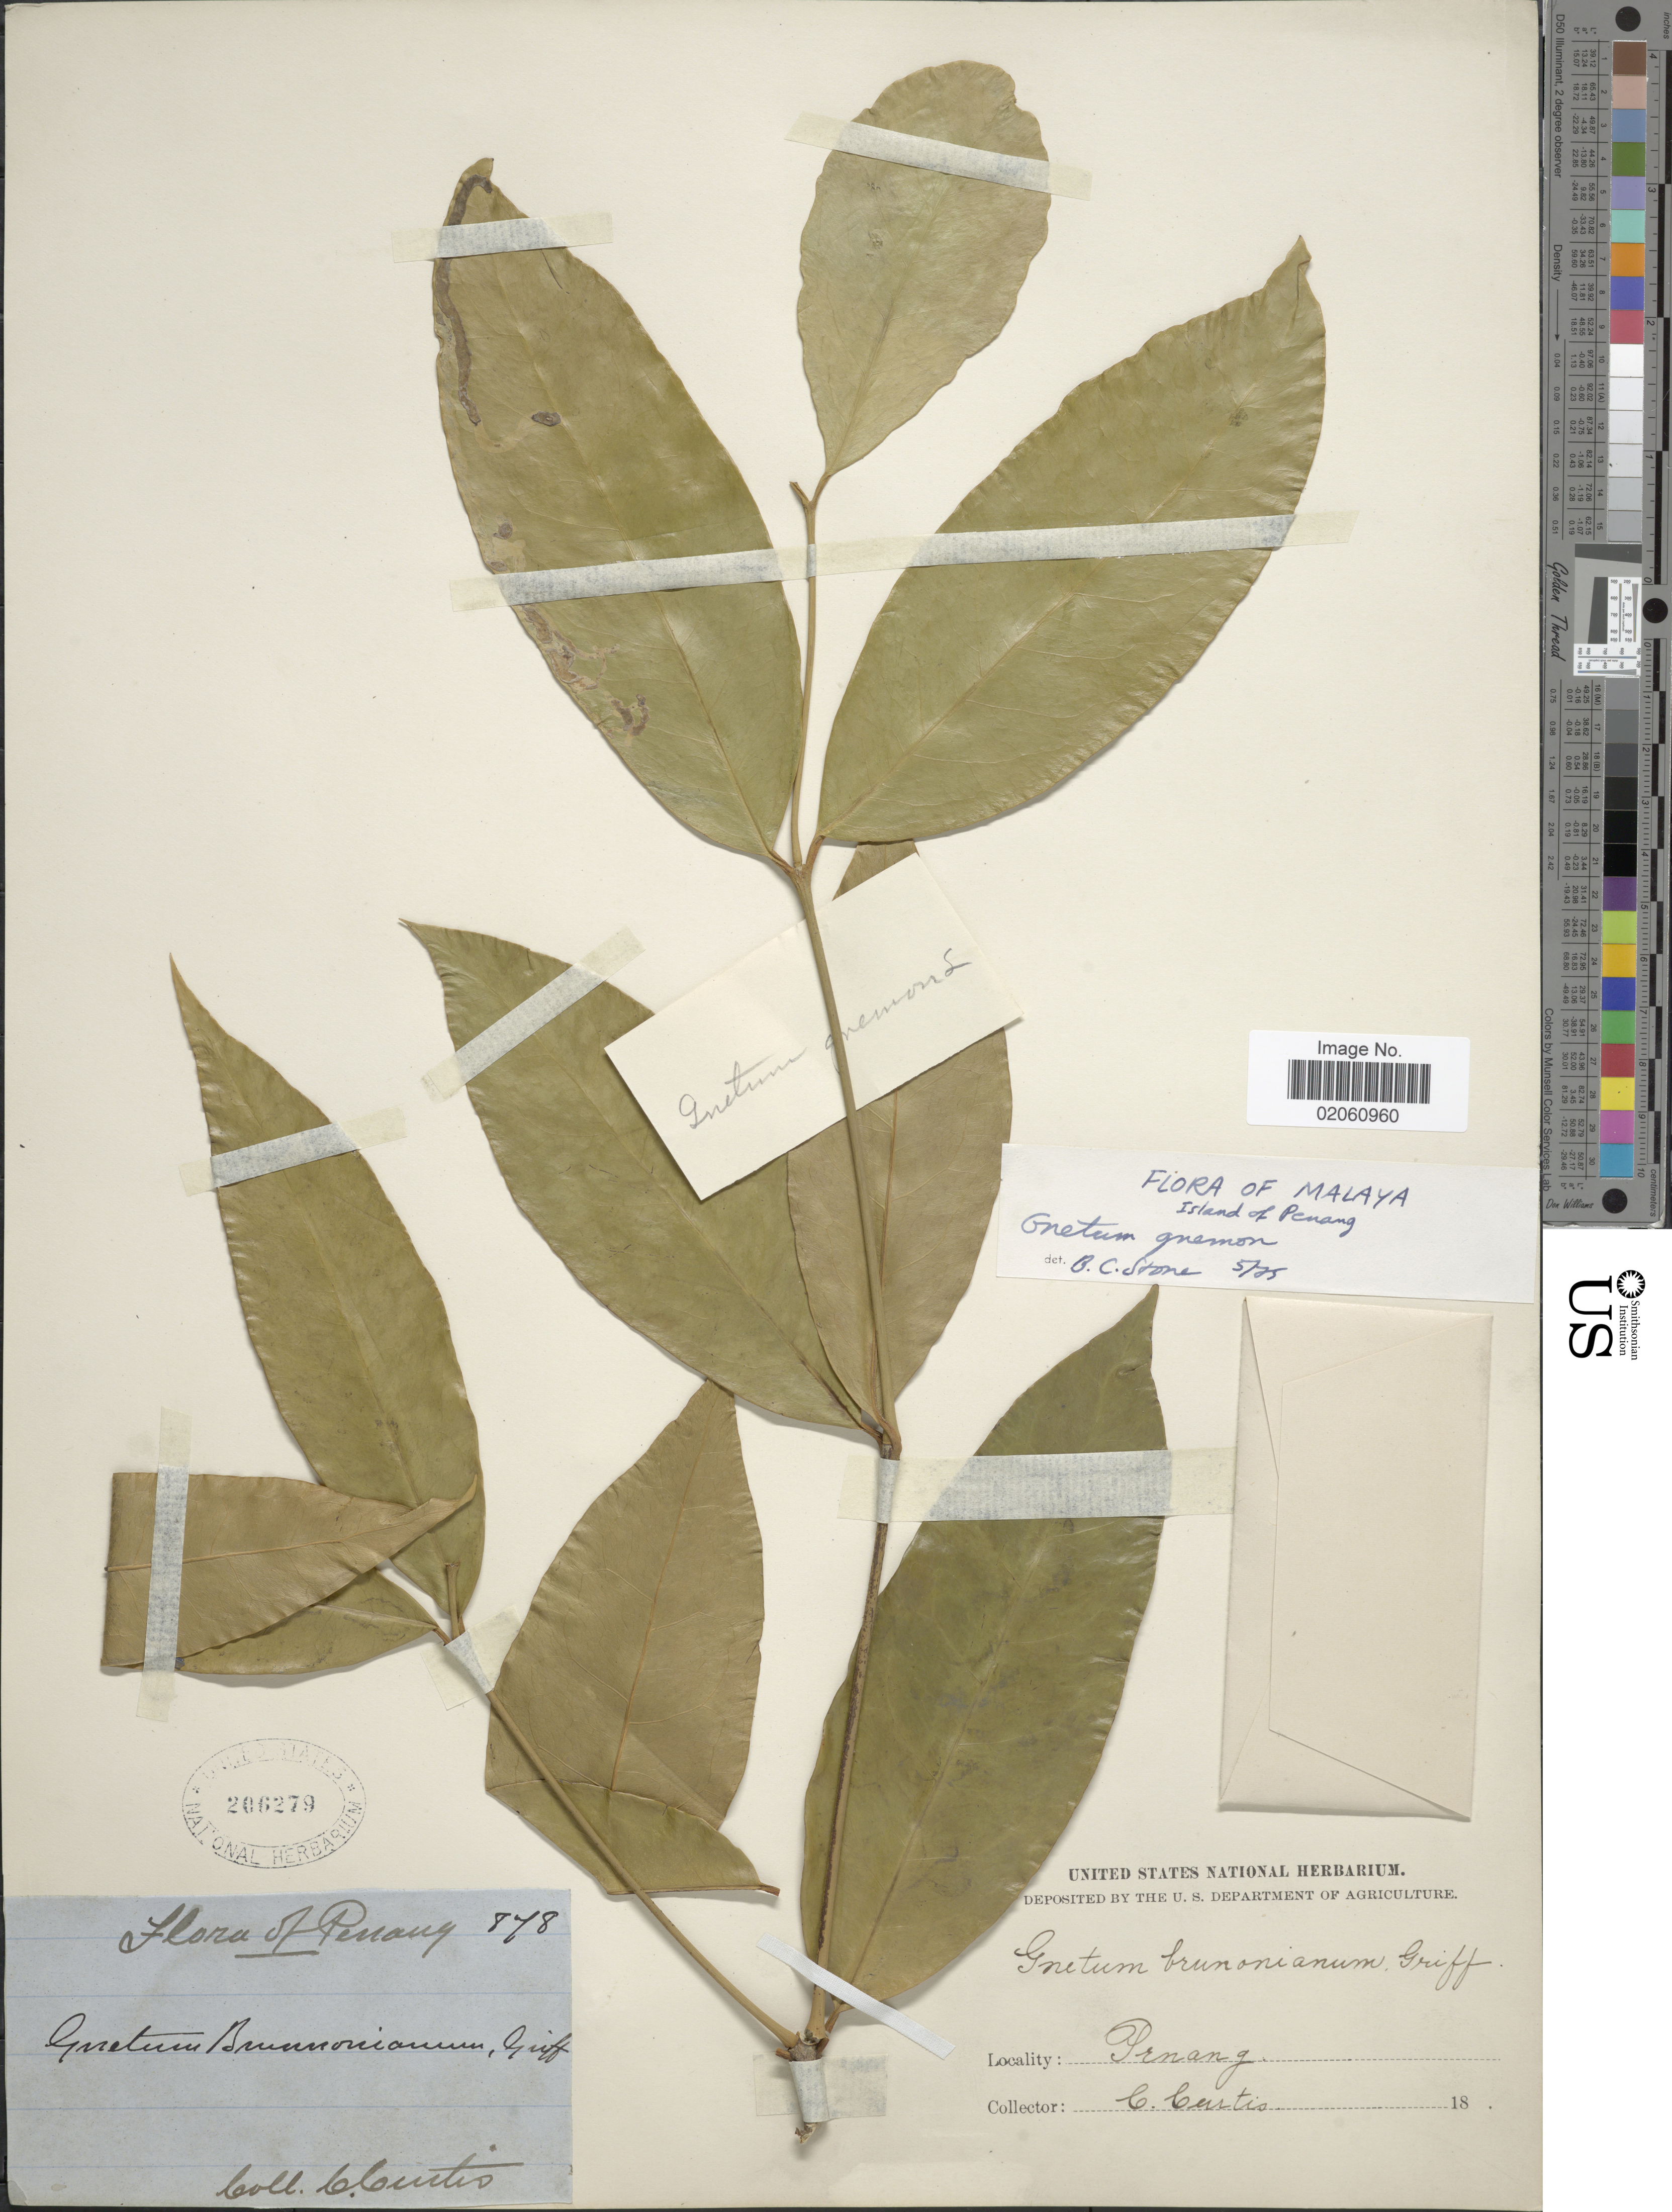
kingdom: Plantae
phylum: Tracheophyta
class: Gnetopsida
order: Gnetales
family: Gnetaceae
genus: Gnetum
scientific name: Gnetum gnemon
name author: L.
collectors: C. Curtis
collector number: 878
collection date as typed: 18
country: Malaysia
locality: Penang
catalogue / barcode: US 266279